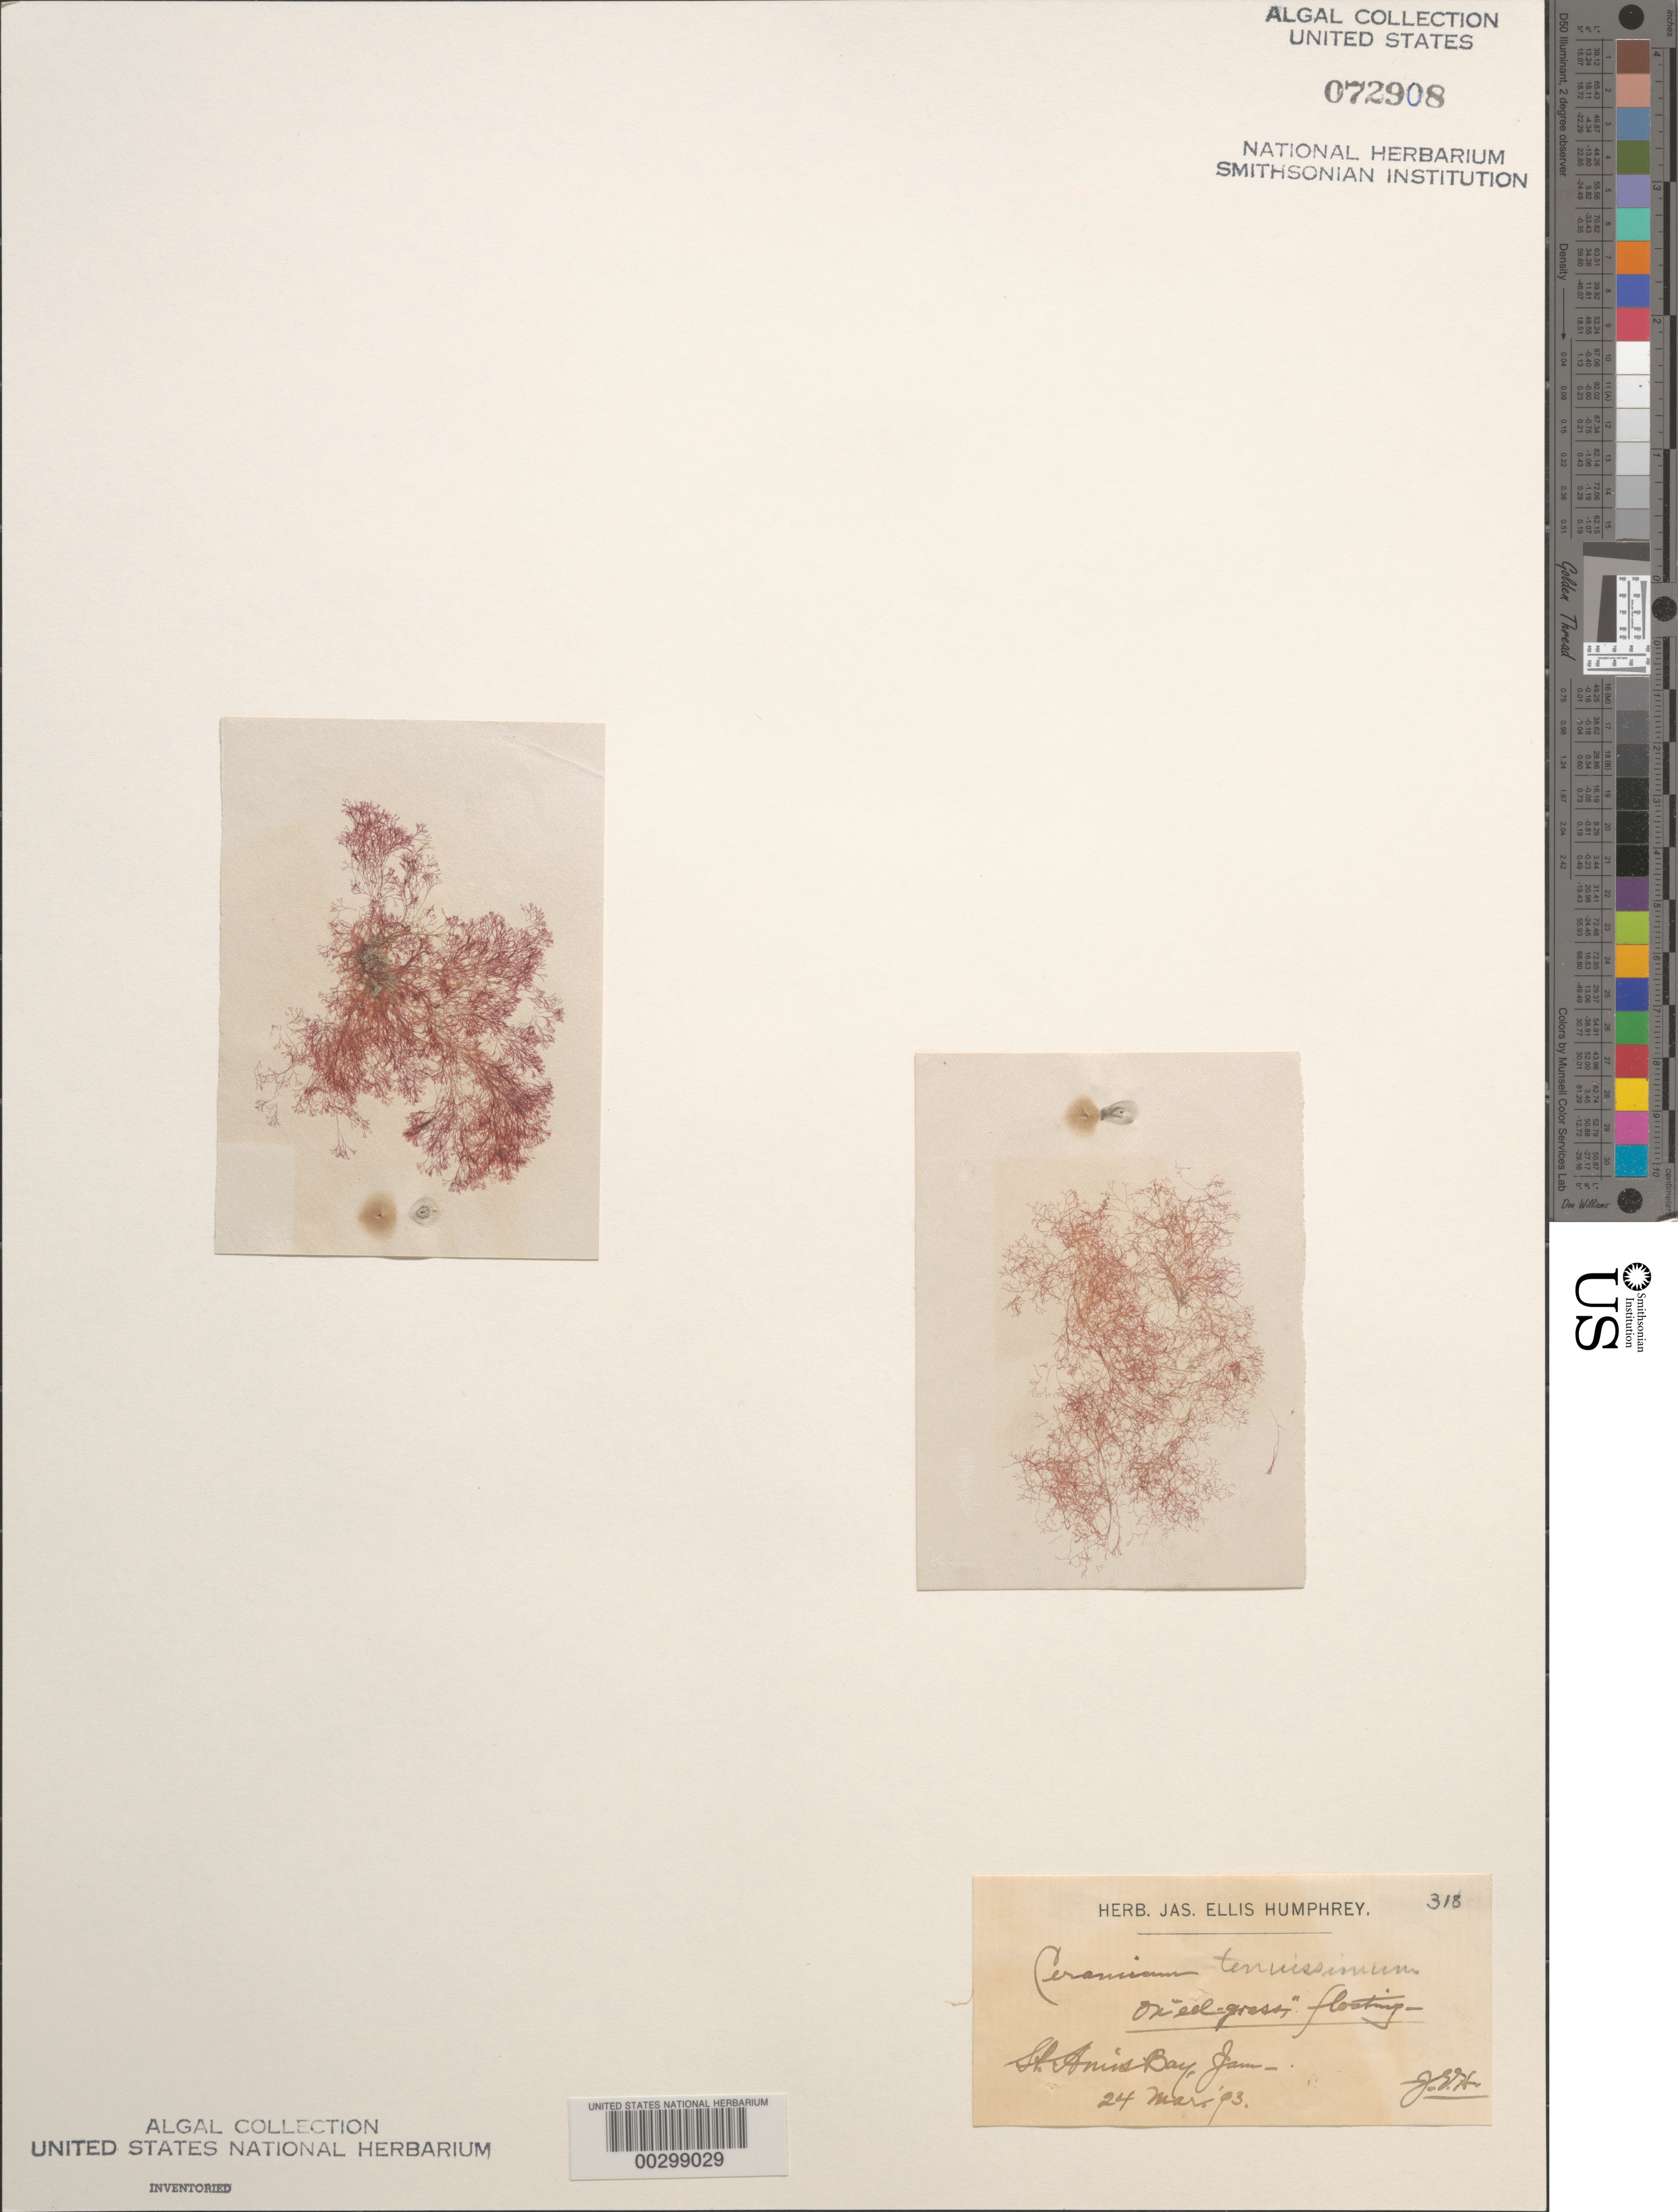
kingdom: Plantae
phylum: Rhodophyta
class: Florideophyceae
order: Ceramiales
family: Ceramiaceae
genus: Ceramium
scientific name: Ceramium diaphanum var. obscura, ined., 7/2023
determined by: Algae name updating Project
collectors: J. Humphrey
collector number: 318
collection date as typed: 24 Mar 1893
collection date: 1893-03-24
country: Jamaica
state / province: Saint Ann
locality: St. Ann's Bay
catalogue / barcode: US 72908